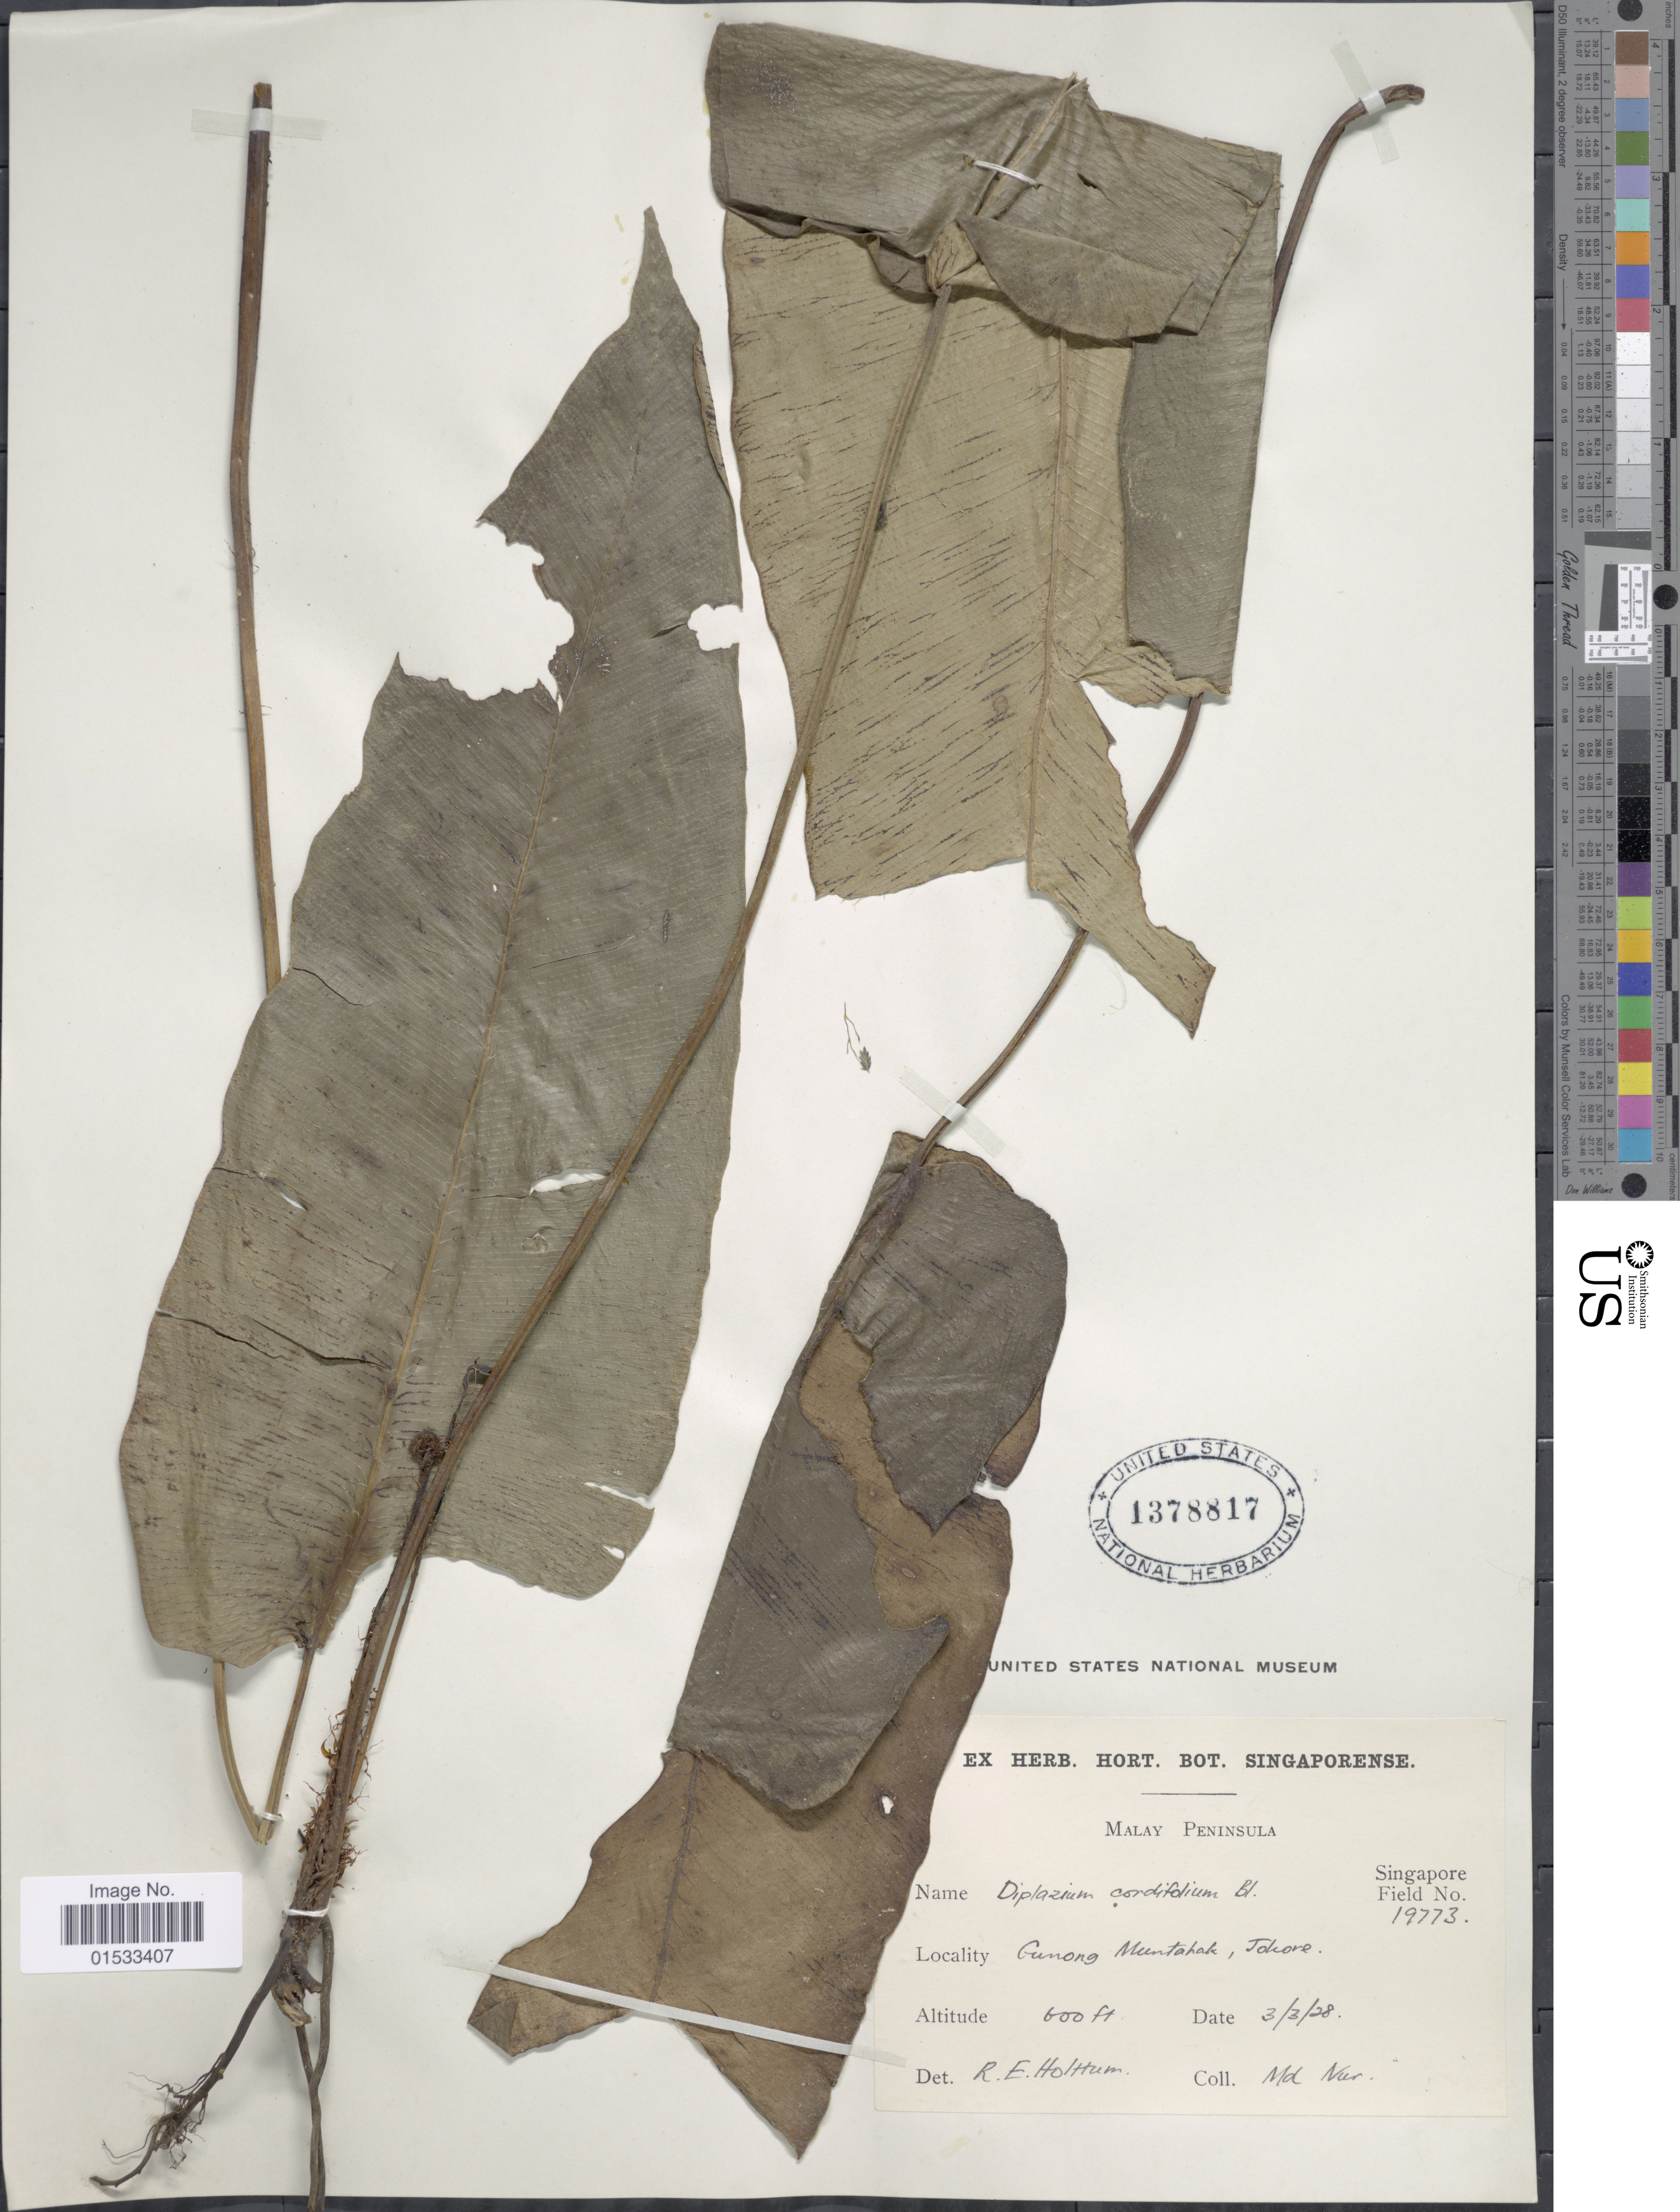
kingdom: Plantae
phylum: Tracheophyta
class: Polypodiopsida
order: Polypodiales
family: Athyriaceae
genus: Diplazium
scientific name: Diplazium cordifolium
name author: Blume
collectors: M. Nur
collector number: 19773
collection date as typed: Transcribed d/m/y: 3/3/28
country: Malaysia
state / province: Johor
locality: Malay Peninsula, gunong Muntahak, Tohore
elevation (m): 183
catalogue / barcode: US 1378817